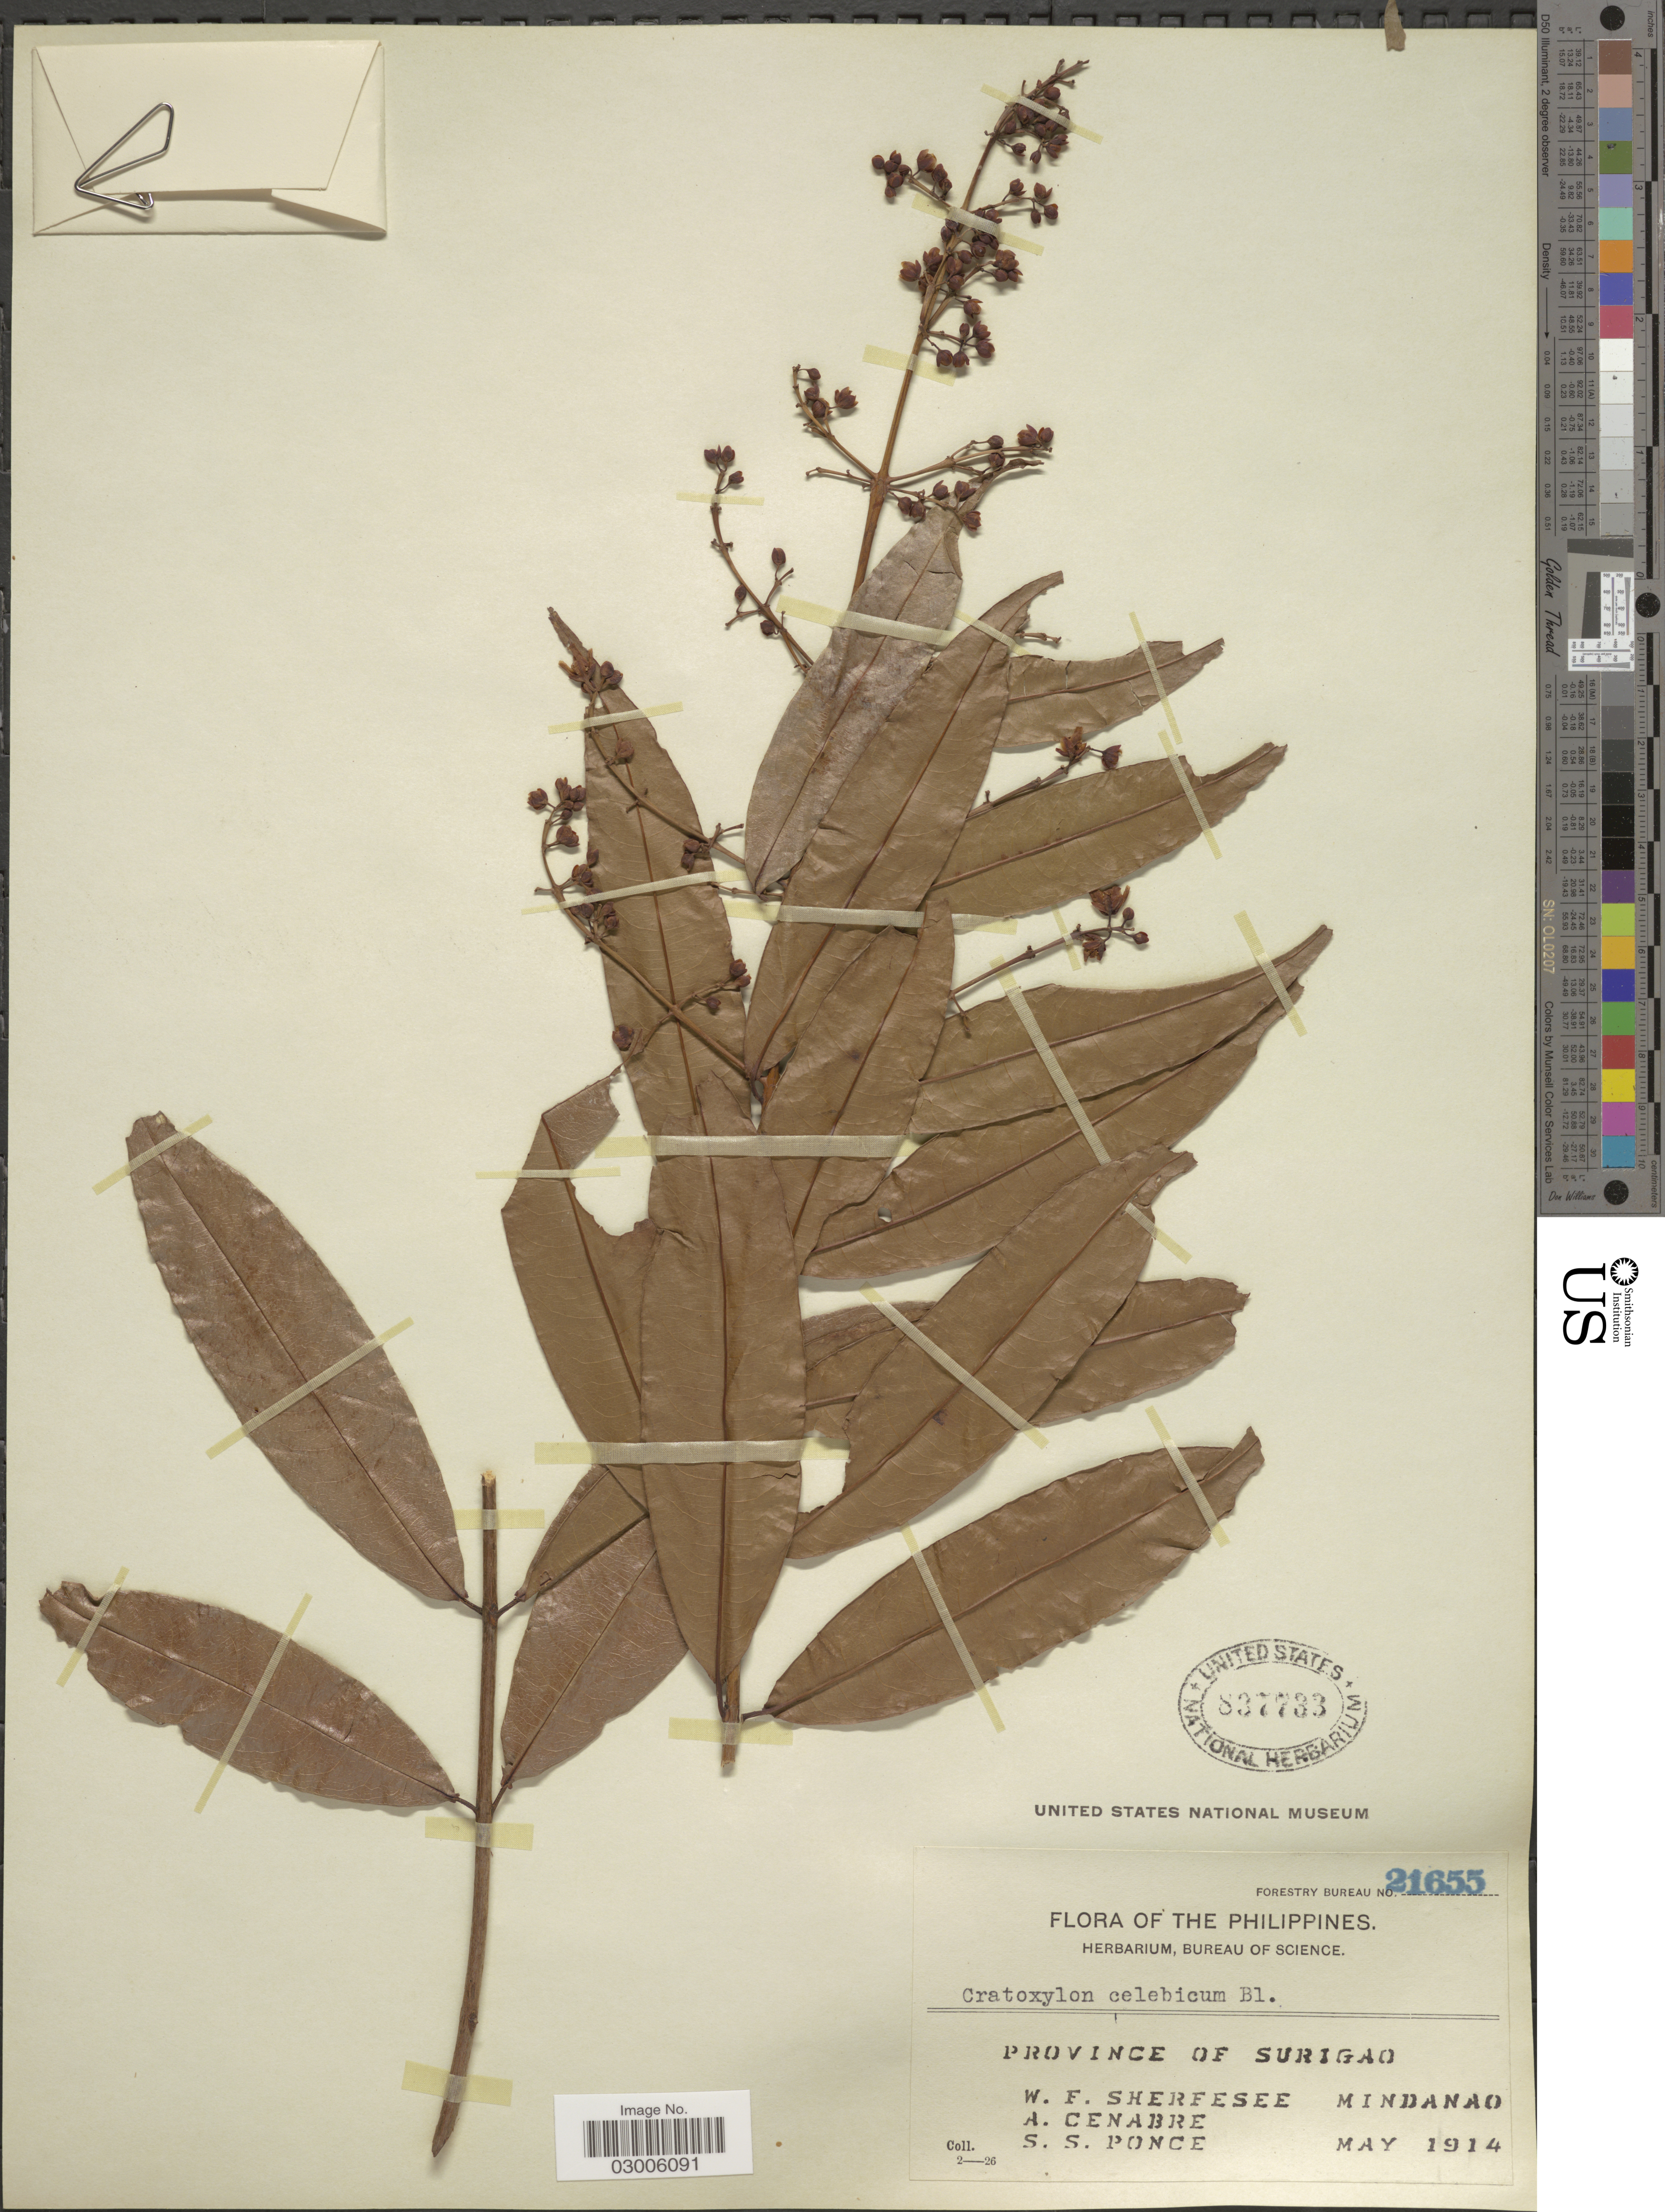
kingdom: Plantae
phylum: Tracheophyta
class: Magnoliopsida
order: Malpighiales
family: Hypericaceae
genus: Cratoxylum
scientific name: Cratoxylum celebicum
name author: Blume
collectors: W. Sherfesee, A. Cenabre & S. Ponce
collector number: Forestry Bureau 21655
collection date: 1914-05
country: Philippines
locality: Province of Surigao. Mindanao.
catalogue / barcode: US 837733